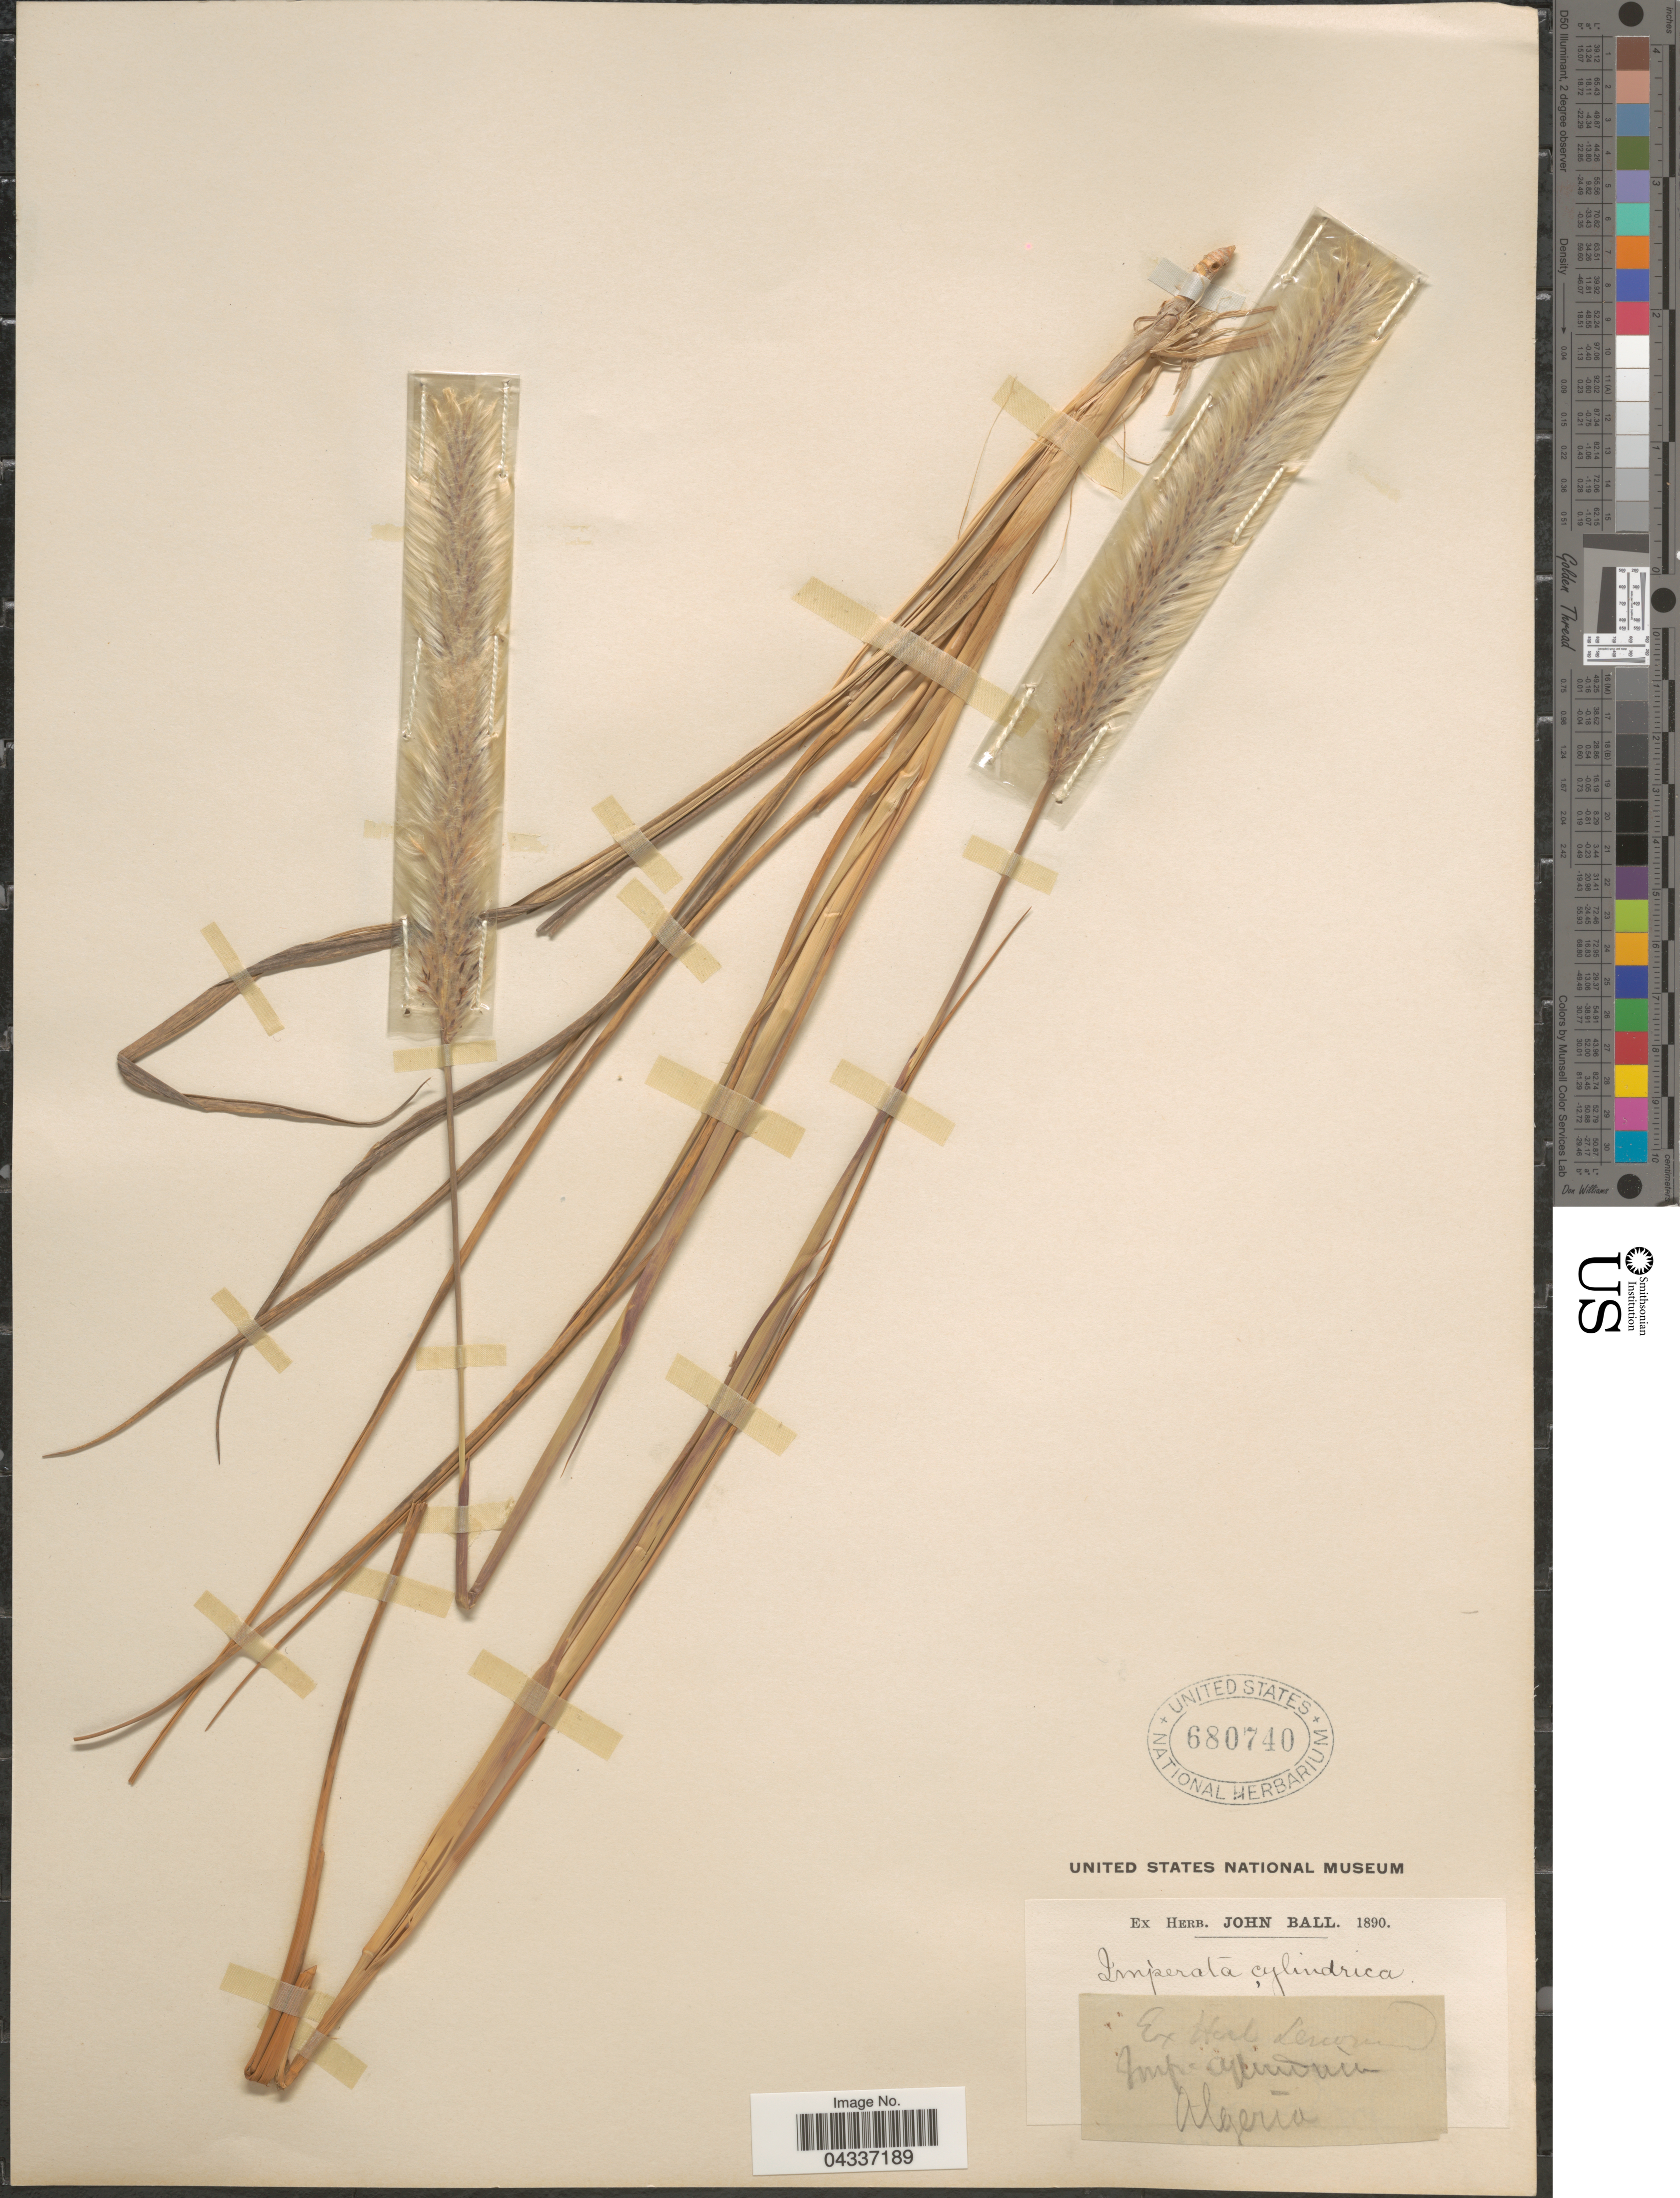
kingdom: Plantae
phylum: Tracheophyta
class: Liliopsida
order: Poales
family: Poaceae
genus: Imperata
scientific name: Imperata cylindrica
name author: (L.) P. Beauv.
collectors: ex herb. Lemmon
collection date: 1890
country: Algeria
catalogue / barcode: US 680740